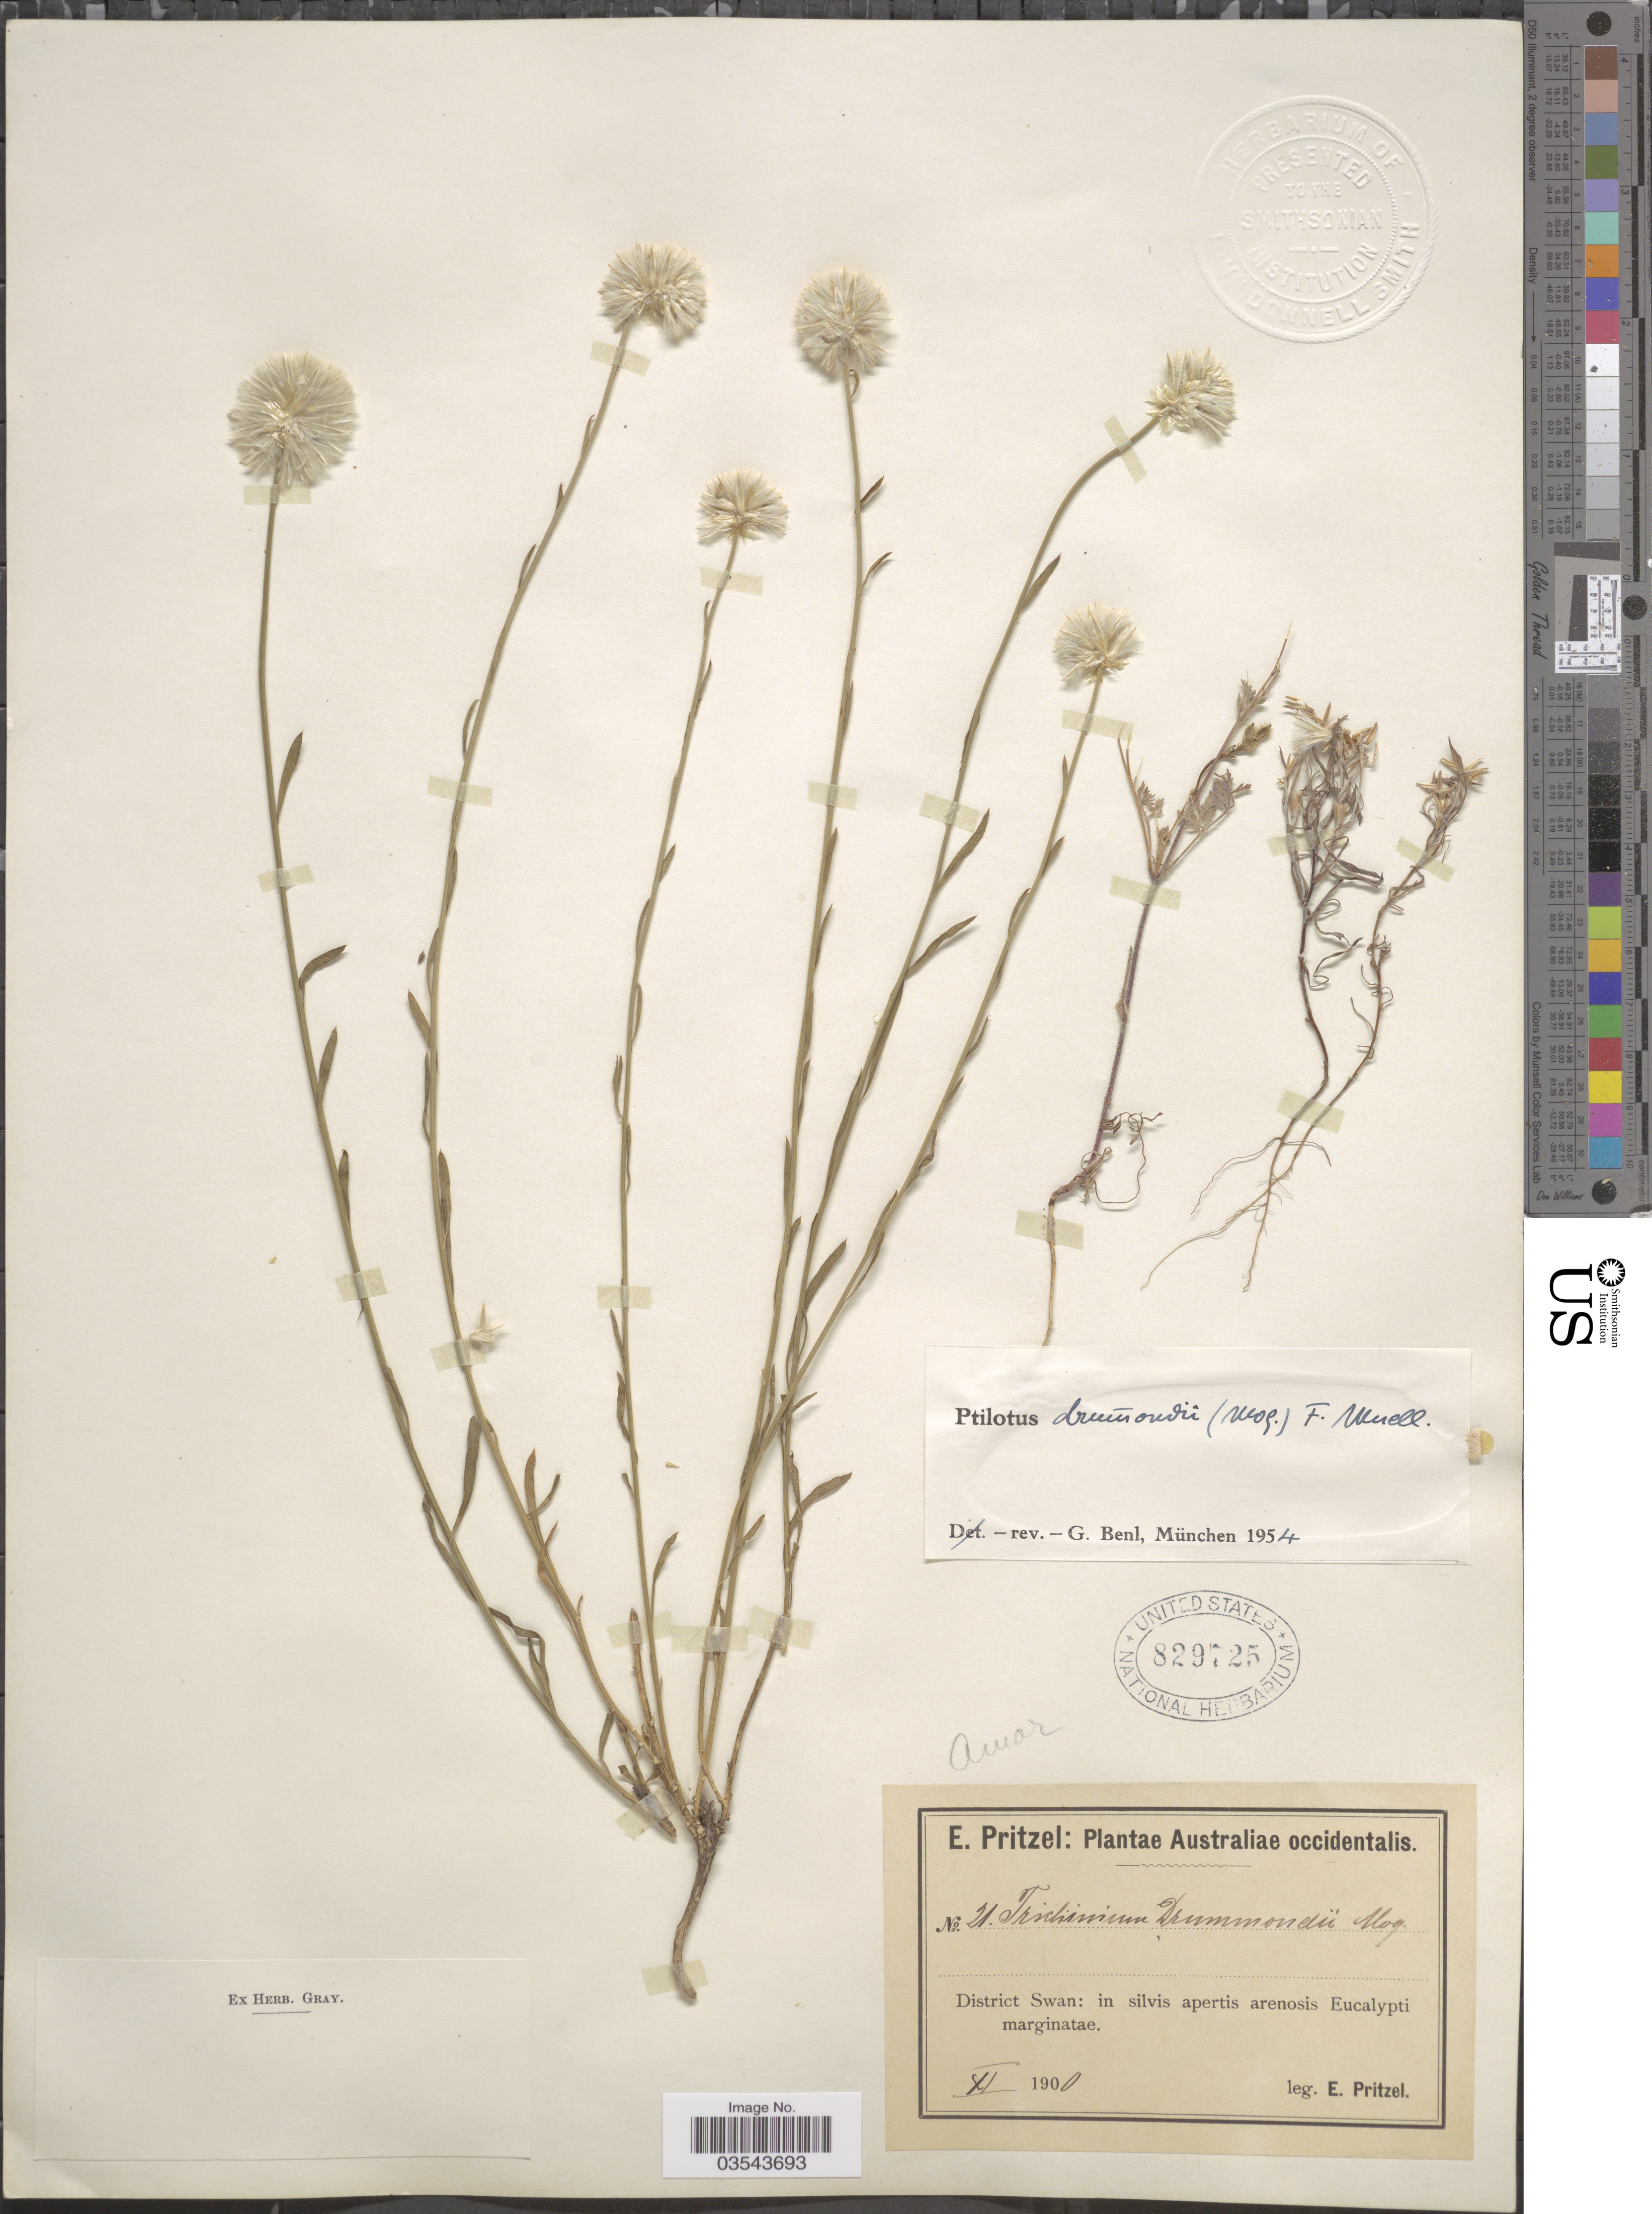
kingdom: Plantae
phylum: Tracheophyta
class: Magnoliopsida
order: Caryophyllales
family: Amaranthaceae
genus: Ptilotus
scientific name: Ptilotus drummondii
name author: (Moq.) F. Muell.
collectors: E. G. Pritzel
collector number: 21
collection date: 1900-11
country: Australia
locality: Australiae occidentalis. District Swan: in silvis apertis arenosis Eucalypti marginatae.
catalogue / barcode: US 829725